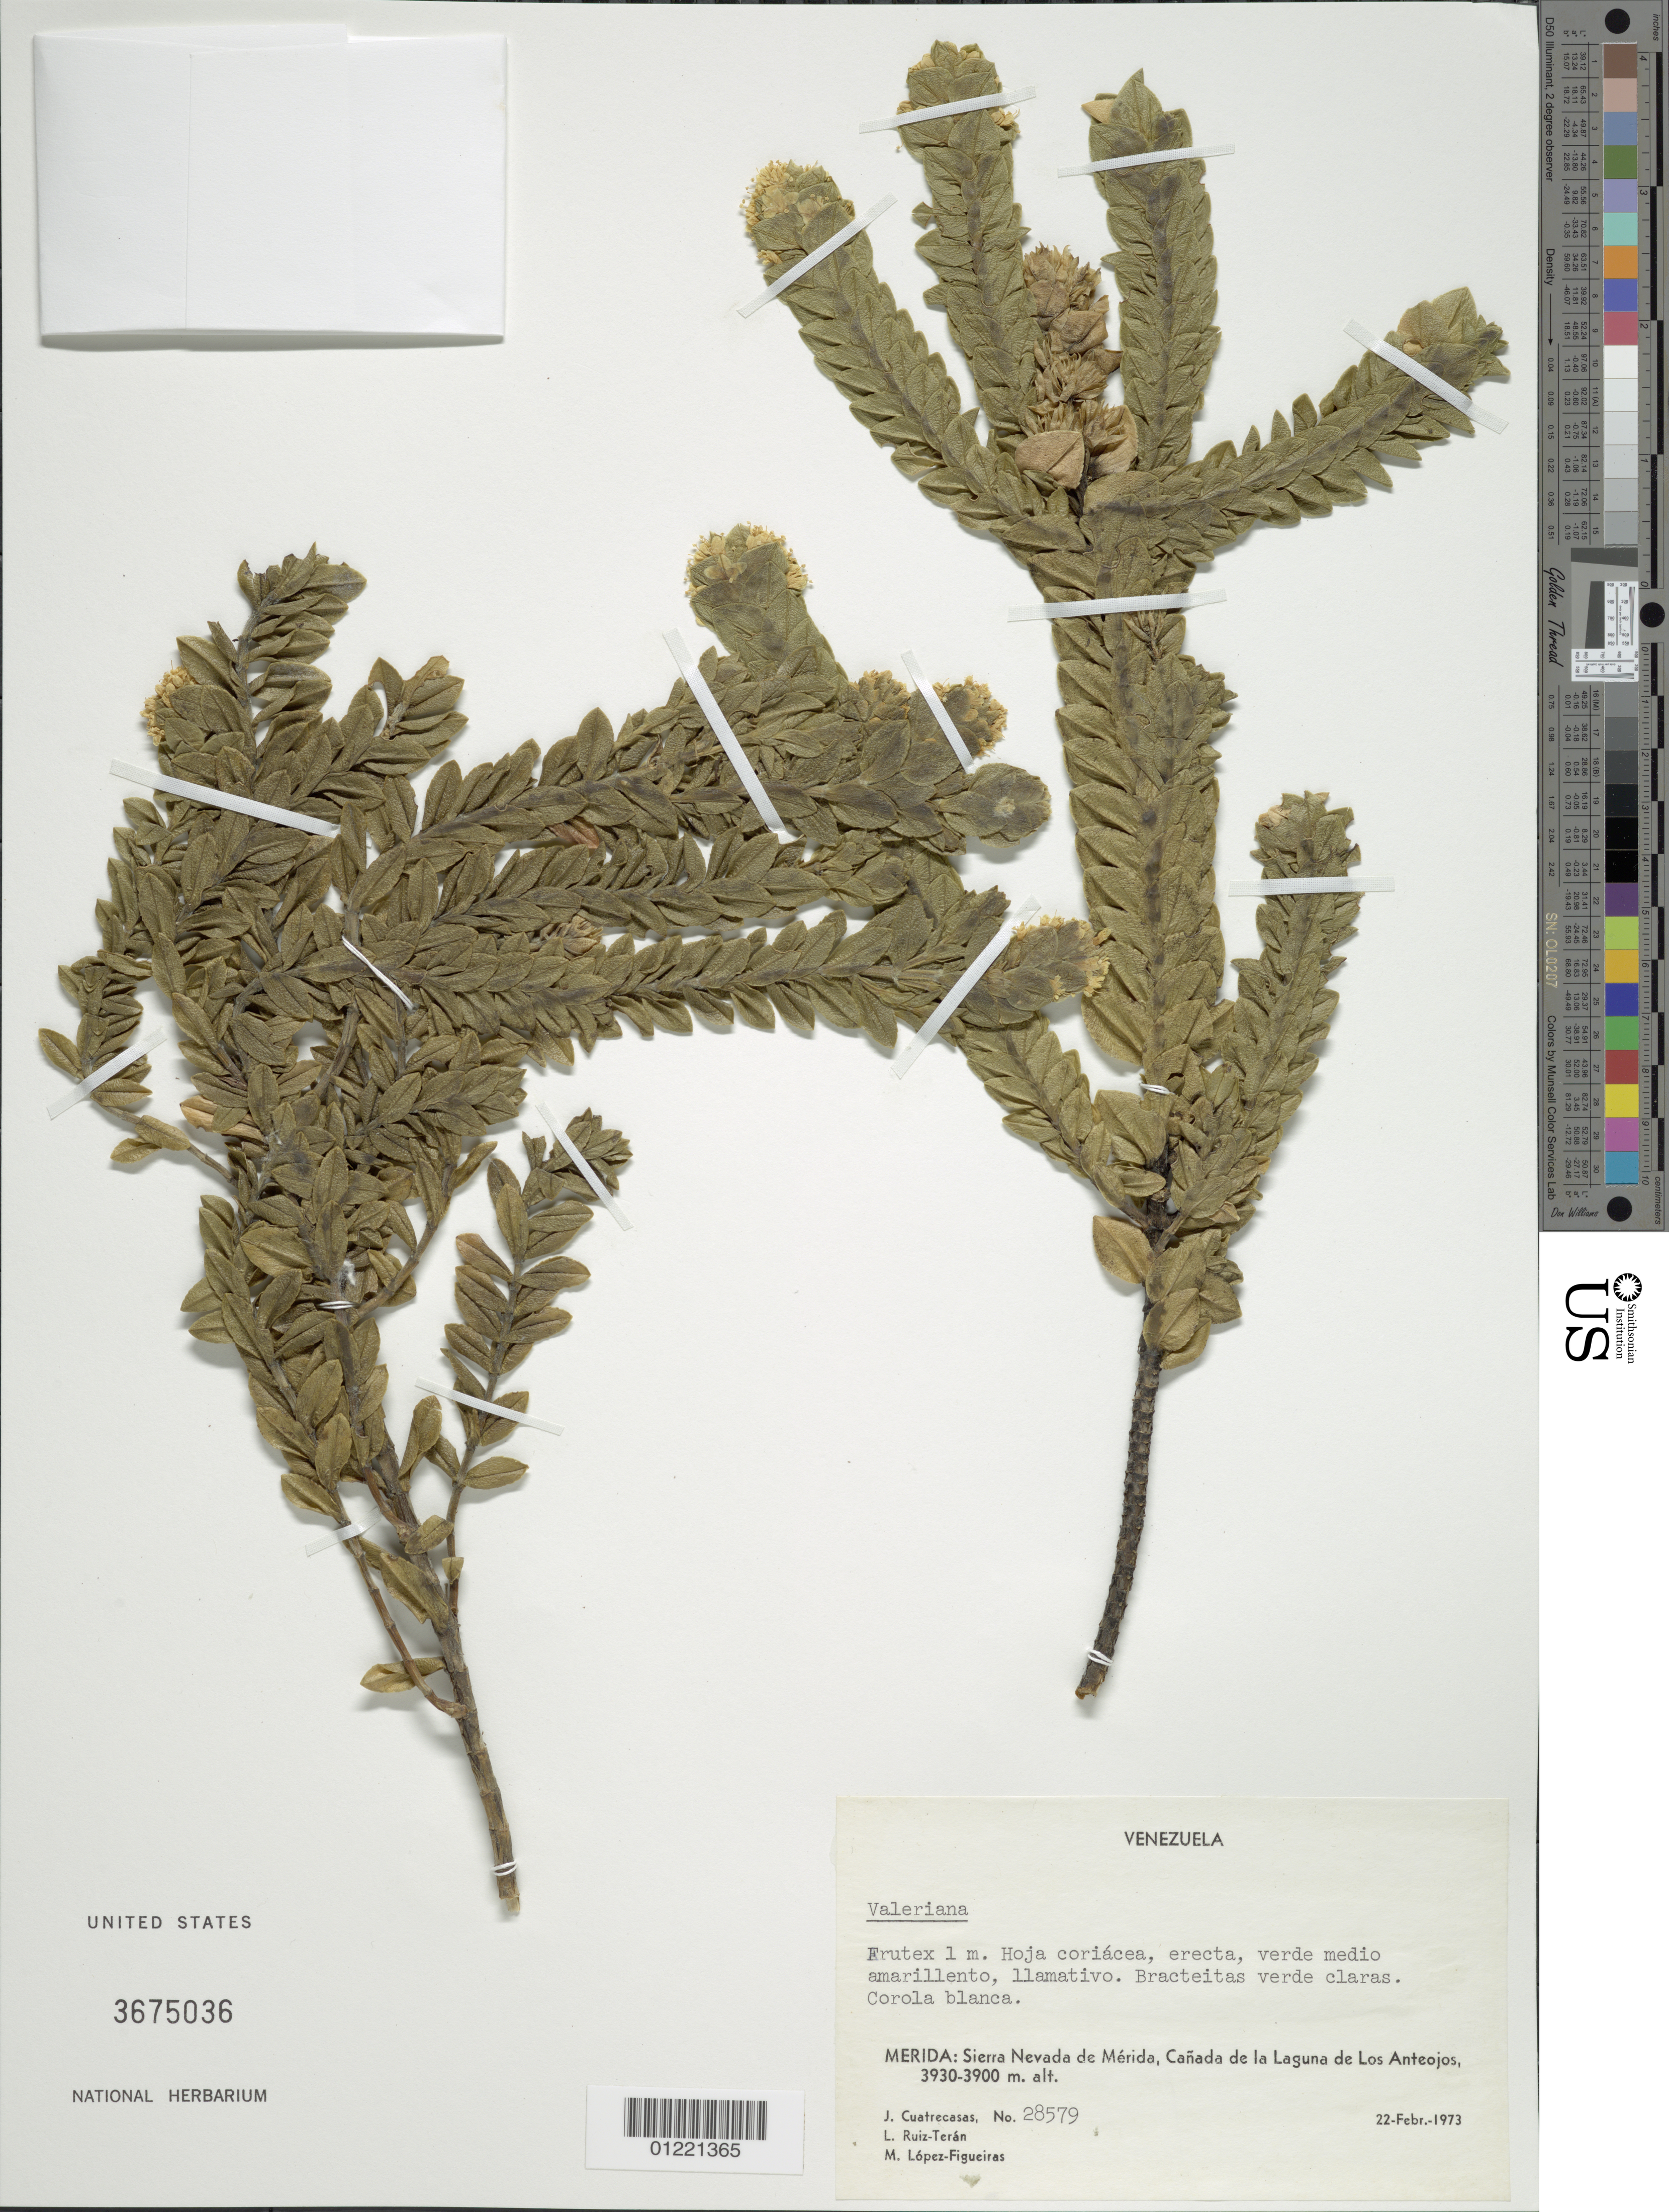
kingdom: Plantae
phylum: Tracheophyta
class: Magnoliopsida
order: Dipsacales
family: Caprifoliaceae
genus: Valeriana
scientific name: Valeriana sp.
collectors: J. Cuatrecasas, L. E. Ruíz-Terán & M. López Figueiras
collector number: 28579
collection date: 1973-02-22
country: Venezuela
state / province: Mérida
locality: Sierra Nevada de Merida, Cañada de la Laguna de Los Anteojos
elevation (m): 3900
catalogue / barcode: US 3675036